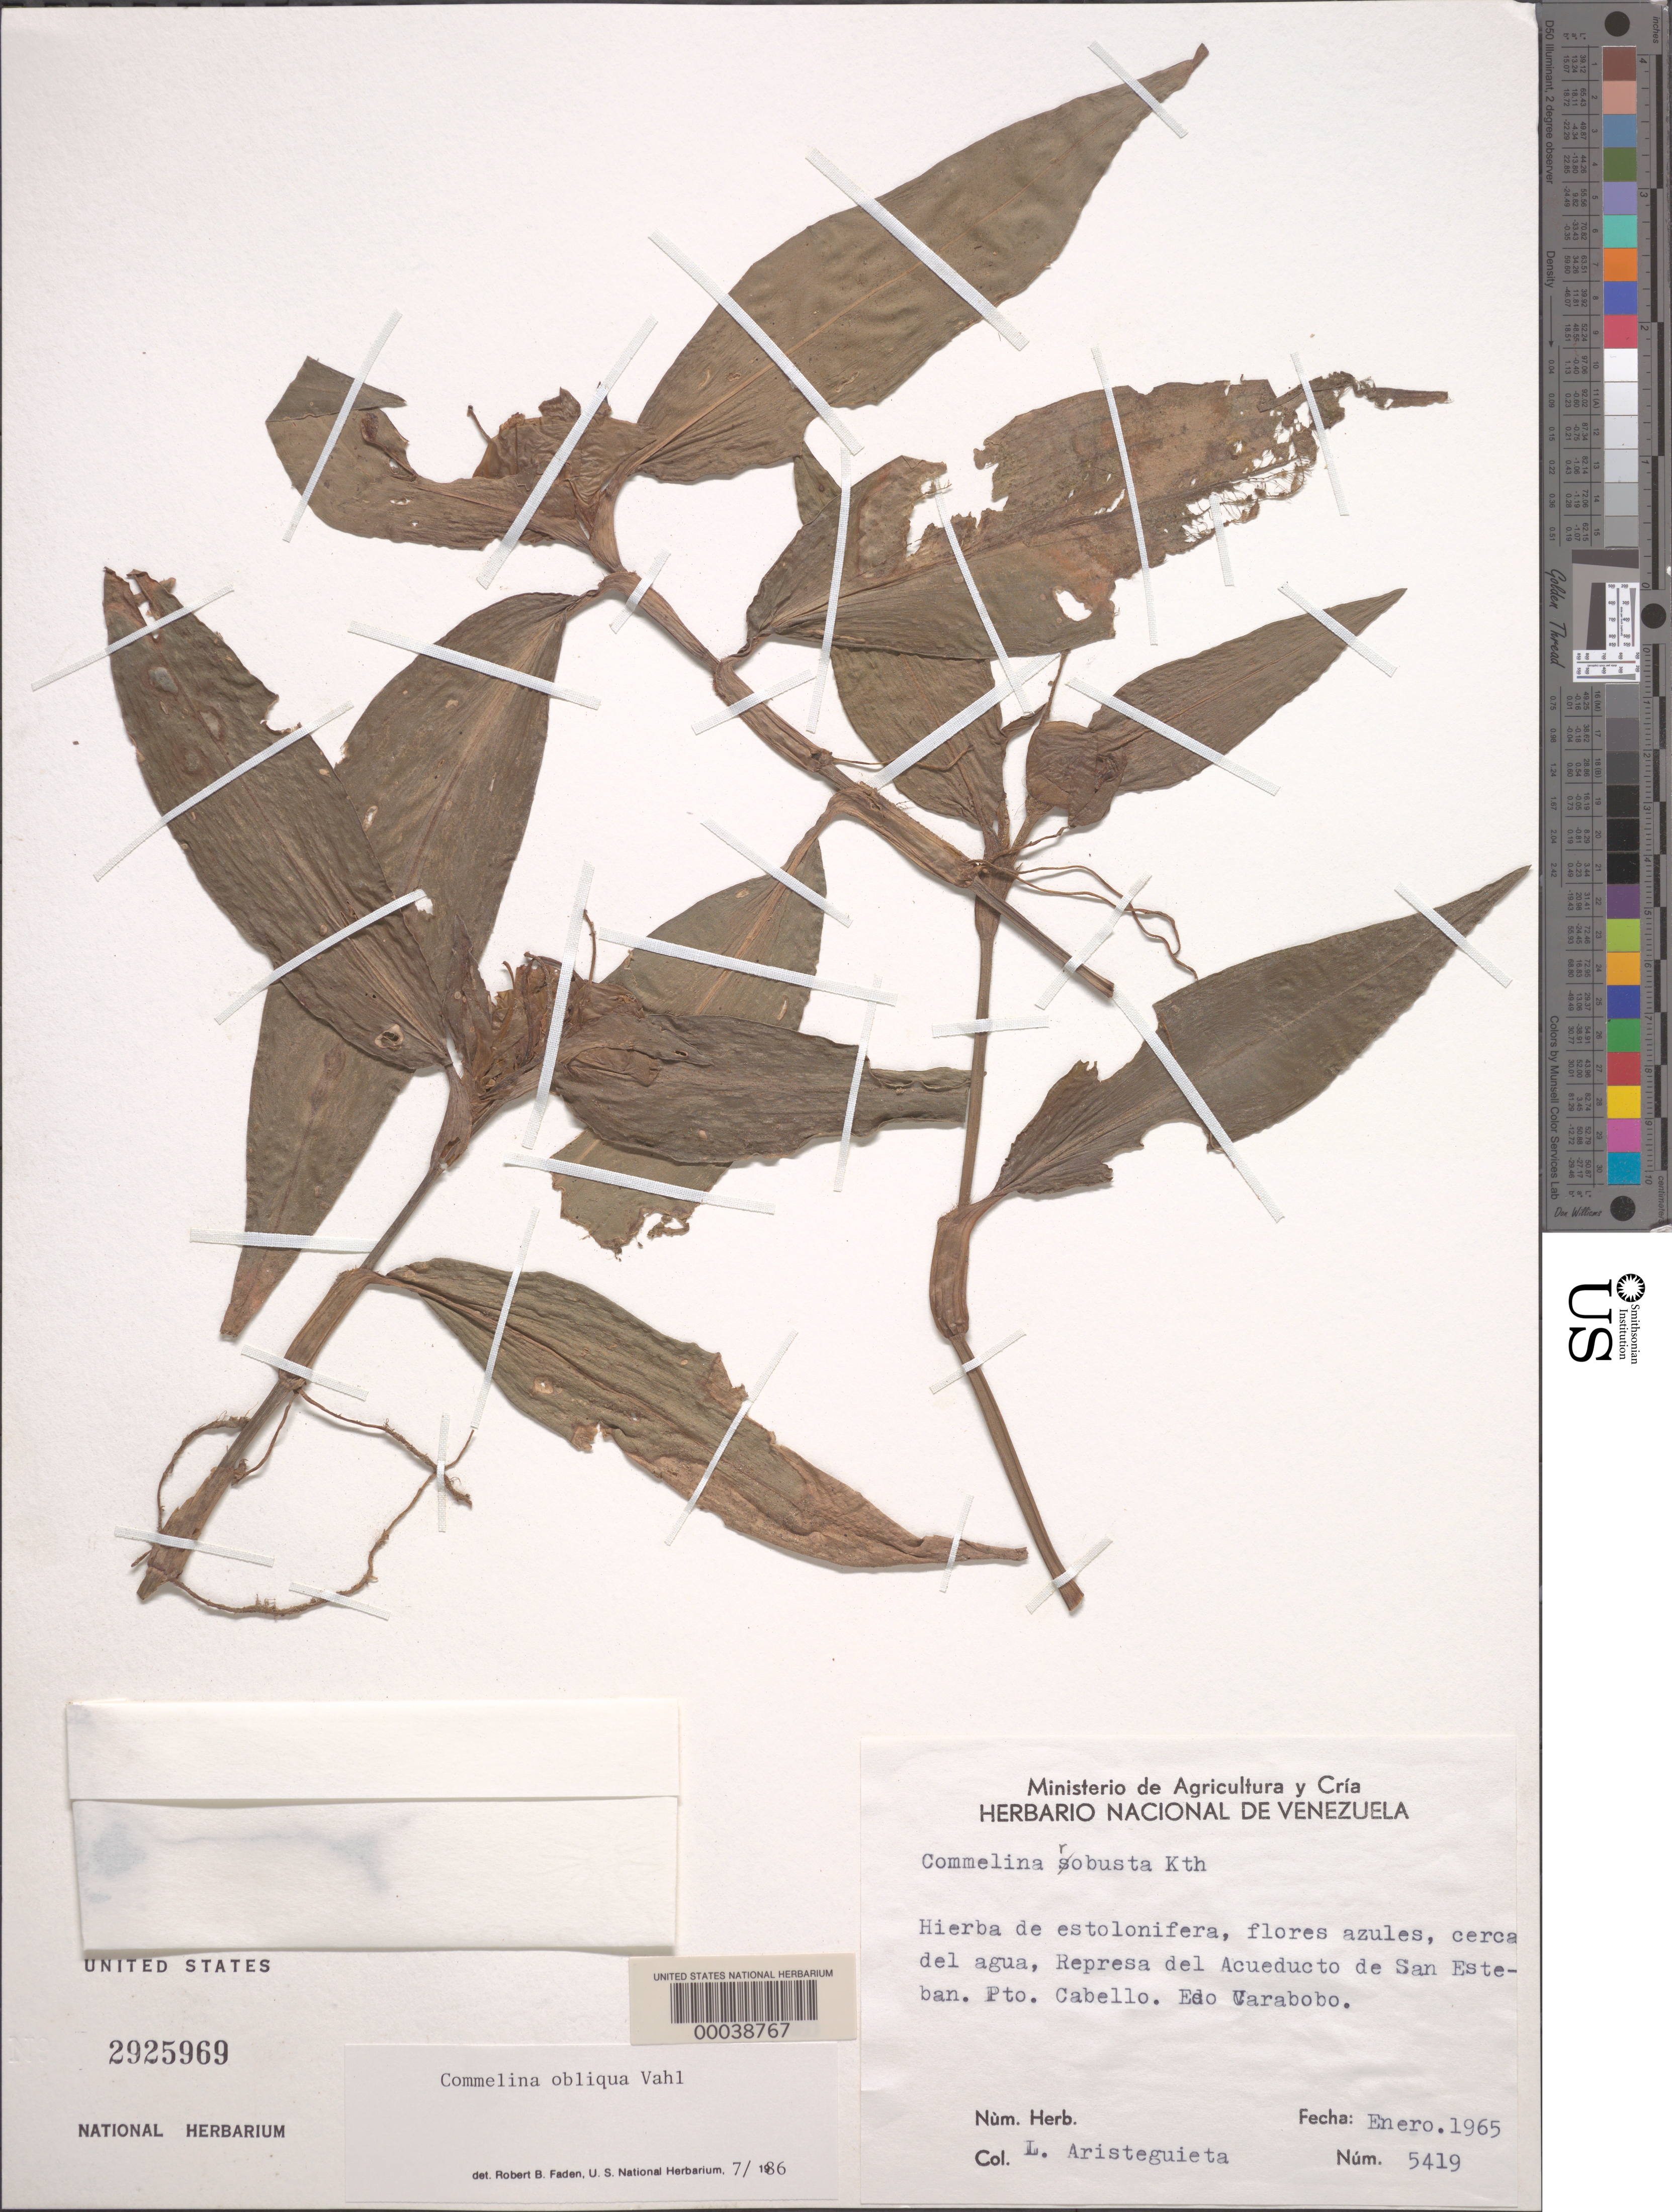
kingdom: Plantae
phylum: Tracheophyta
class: Liliopsida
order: Commelinales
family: Commelinaceae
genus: Commelina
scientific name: Commelina obliqua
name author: Vahl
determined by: Faden, Robert B., (US), Smithsonian Institution - National Museum of Natural History (UNITED STATES)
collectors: L. Aristeguieta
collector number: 5419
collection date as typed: Jan 1965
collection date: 1965-01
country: Venezuela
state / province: Carabobo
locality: Aqueduct of San Esteban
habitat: Near water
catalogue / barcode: US 2925969